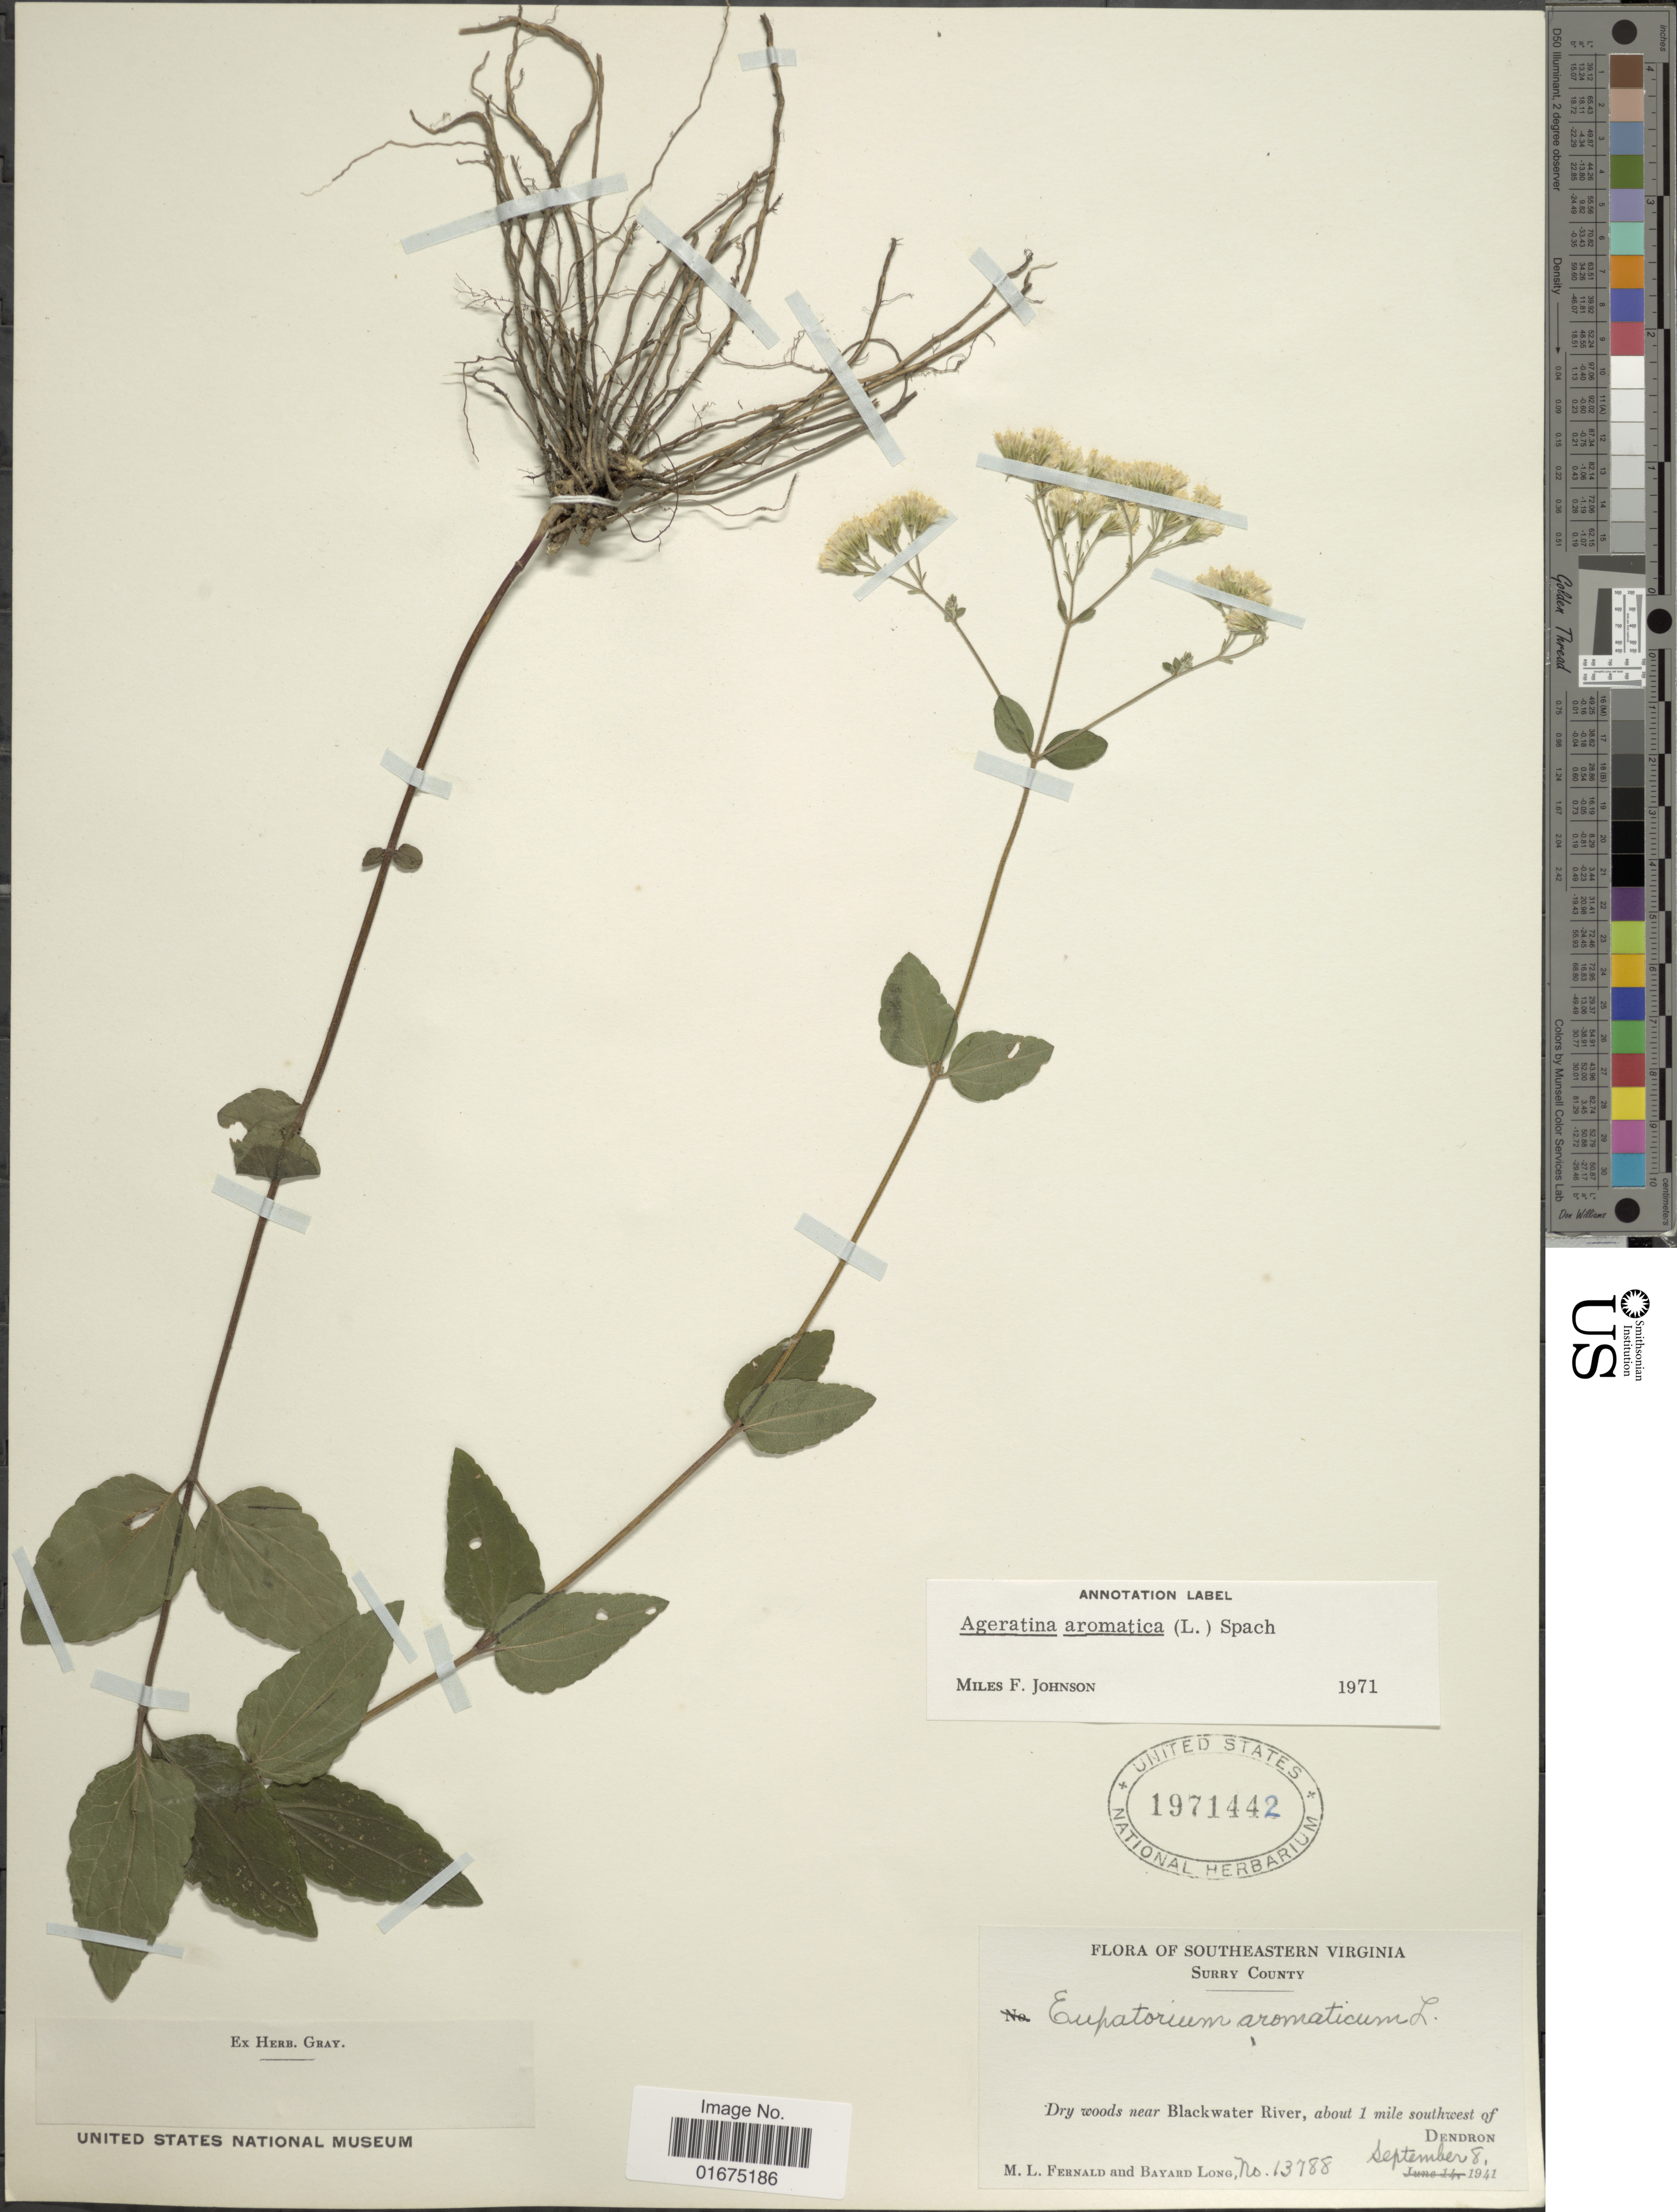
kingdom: Plantae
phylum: Tracheophyta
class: Magnoliopsida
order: Asterales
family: Asteraceae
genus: Ageratina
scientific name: Ageratina aromatica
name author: (L.) Spach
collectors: M. L. Fernald & B. Long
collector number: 13788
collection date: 1941-09-08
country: United States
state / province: Virginia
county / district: Surry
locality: Southeastern Virginia, Surry County, Dry woods near Blackwater River, about 1 mile southwest of Dendron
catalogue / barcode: US 1971442